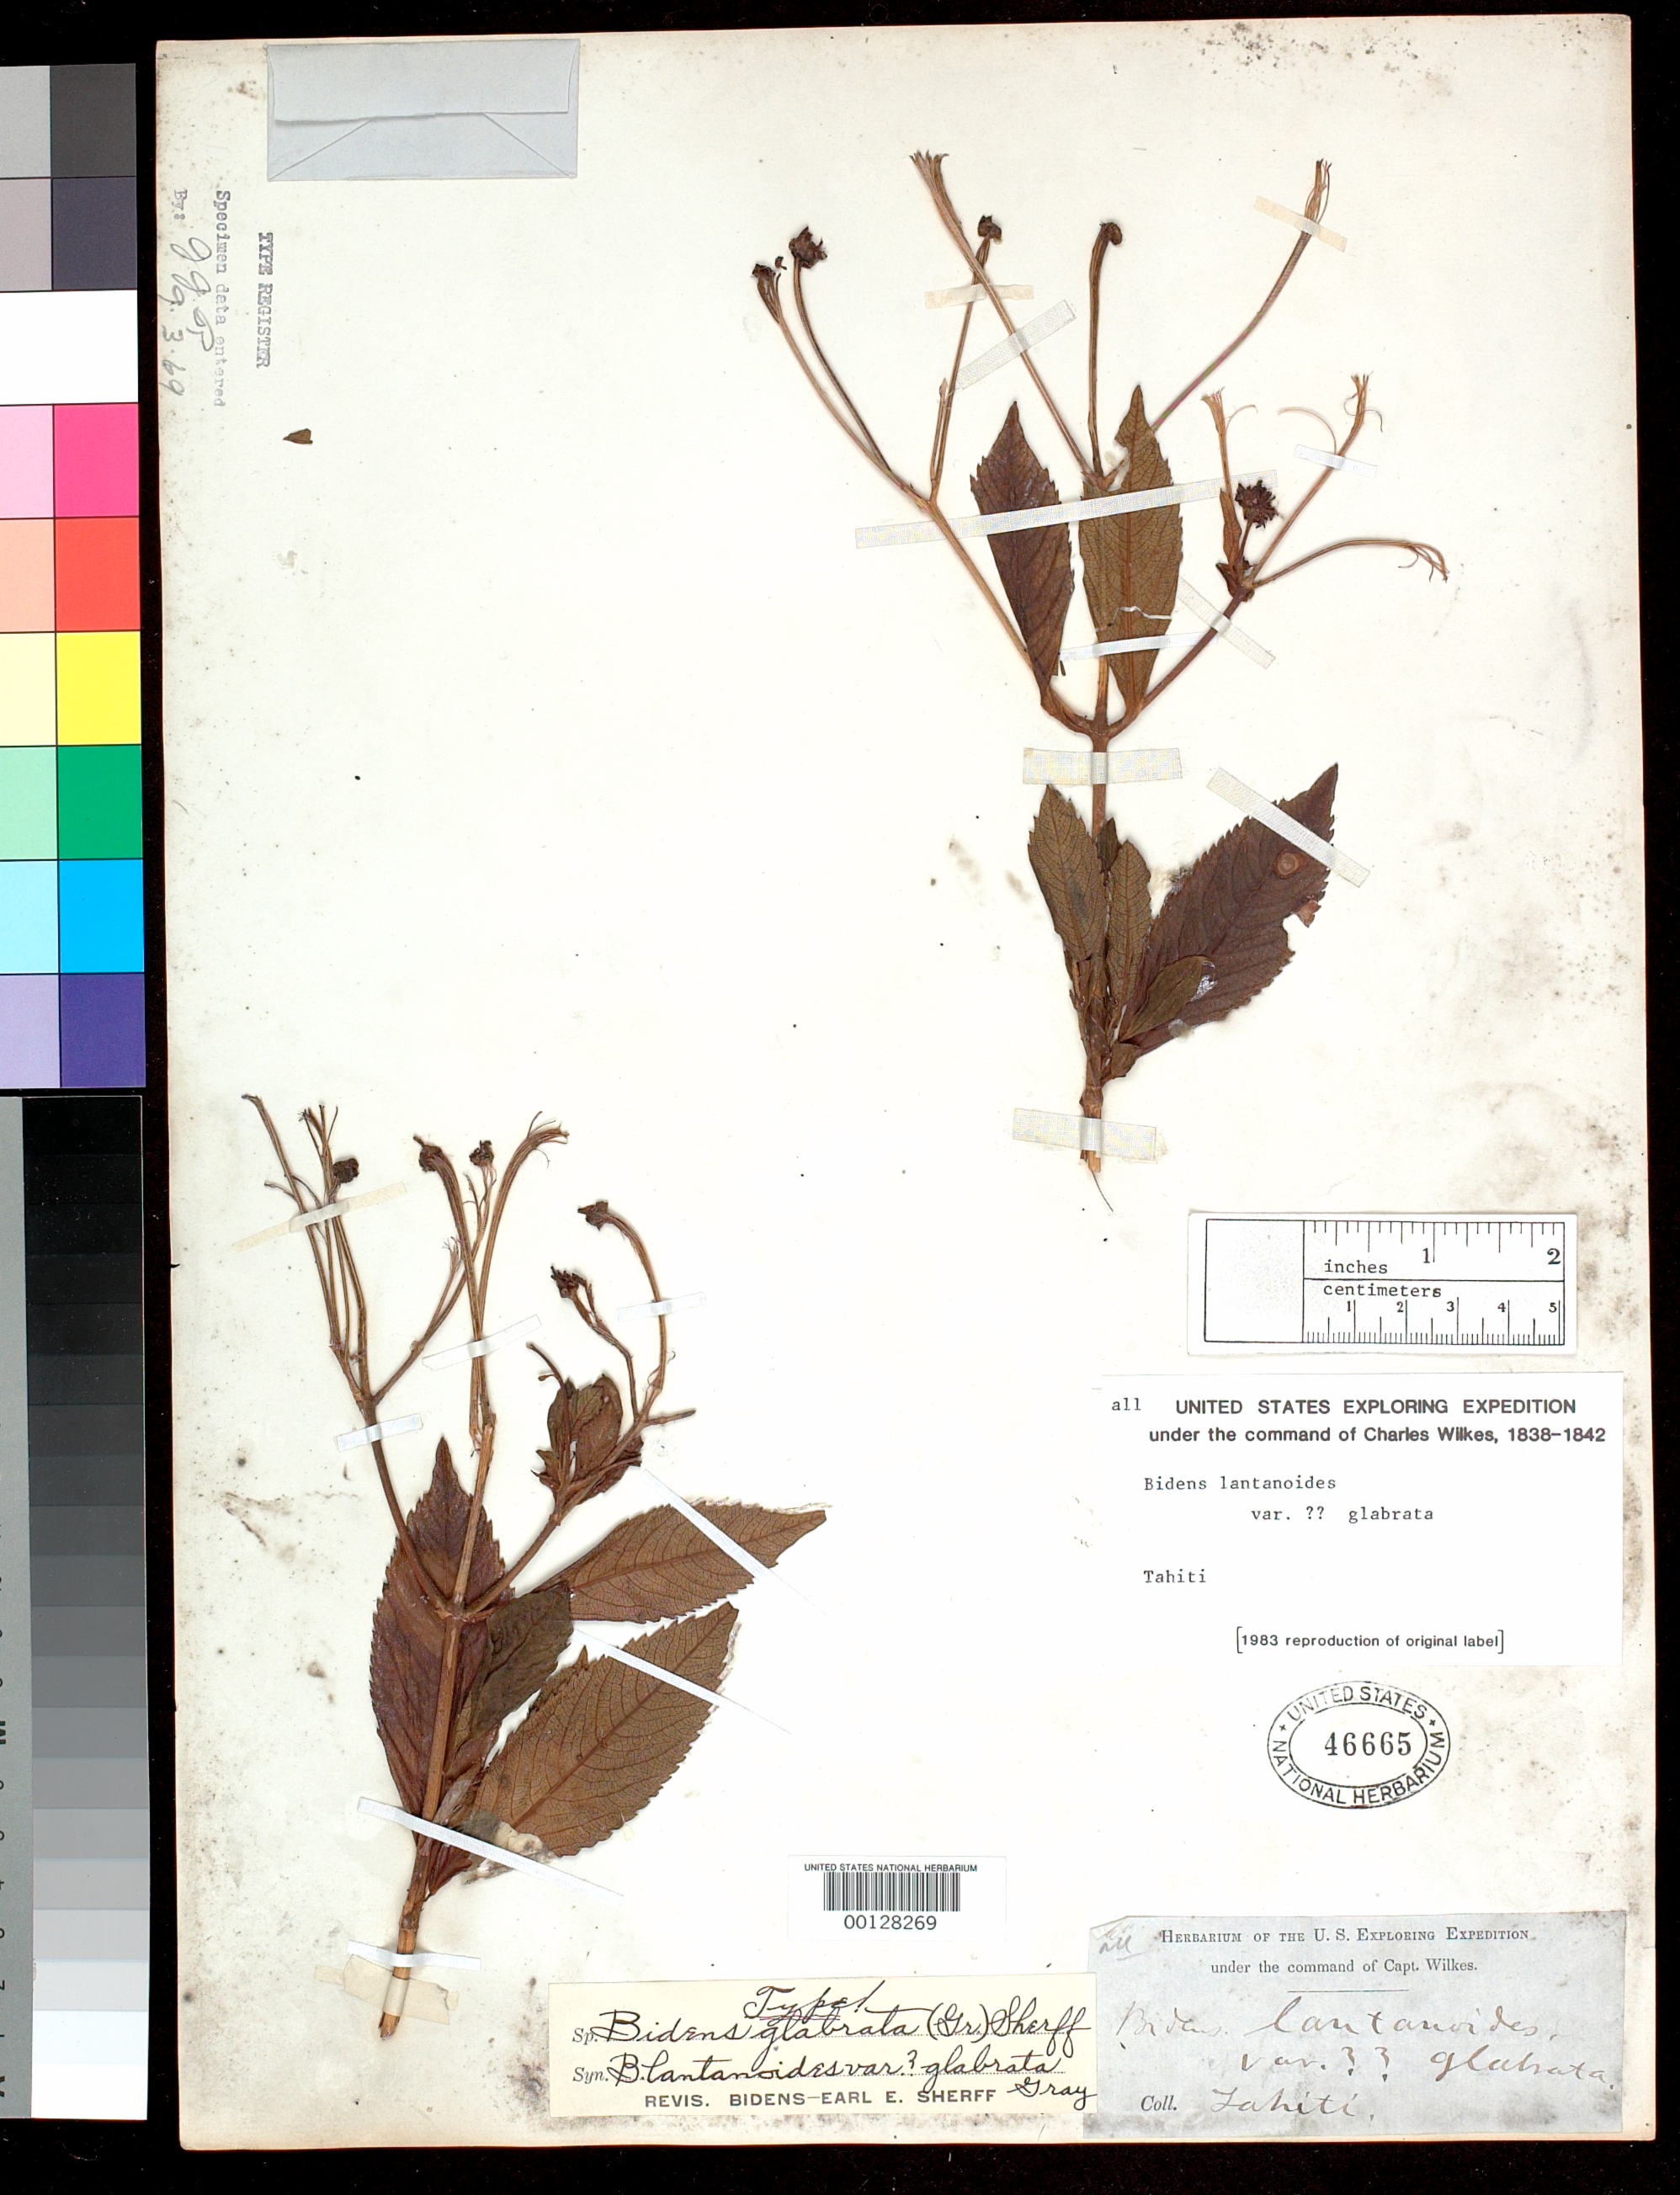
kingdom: Plantae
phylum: Tracheophyta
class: Magnoliopsida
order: Asterales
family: Asteraceae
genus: Bidens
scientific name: Bidens lantanoides var. glabrata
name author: A. Gray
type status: Holotype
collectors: Wilkes Explor. Exped.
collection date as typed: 1838 to -- --- 1842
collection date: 1838/1842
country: French Polynesia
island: Tahiti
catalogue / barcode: US 46665